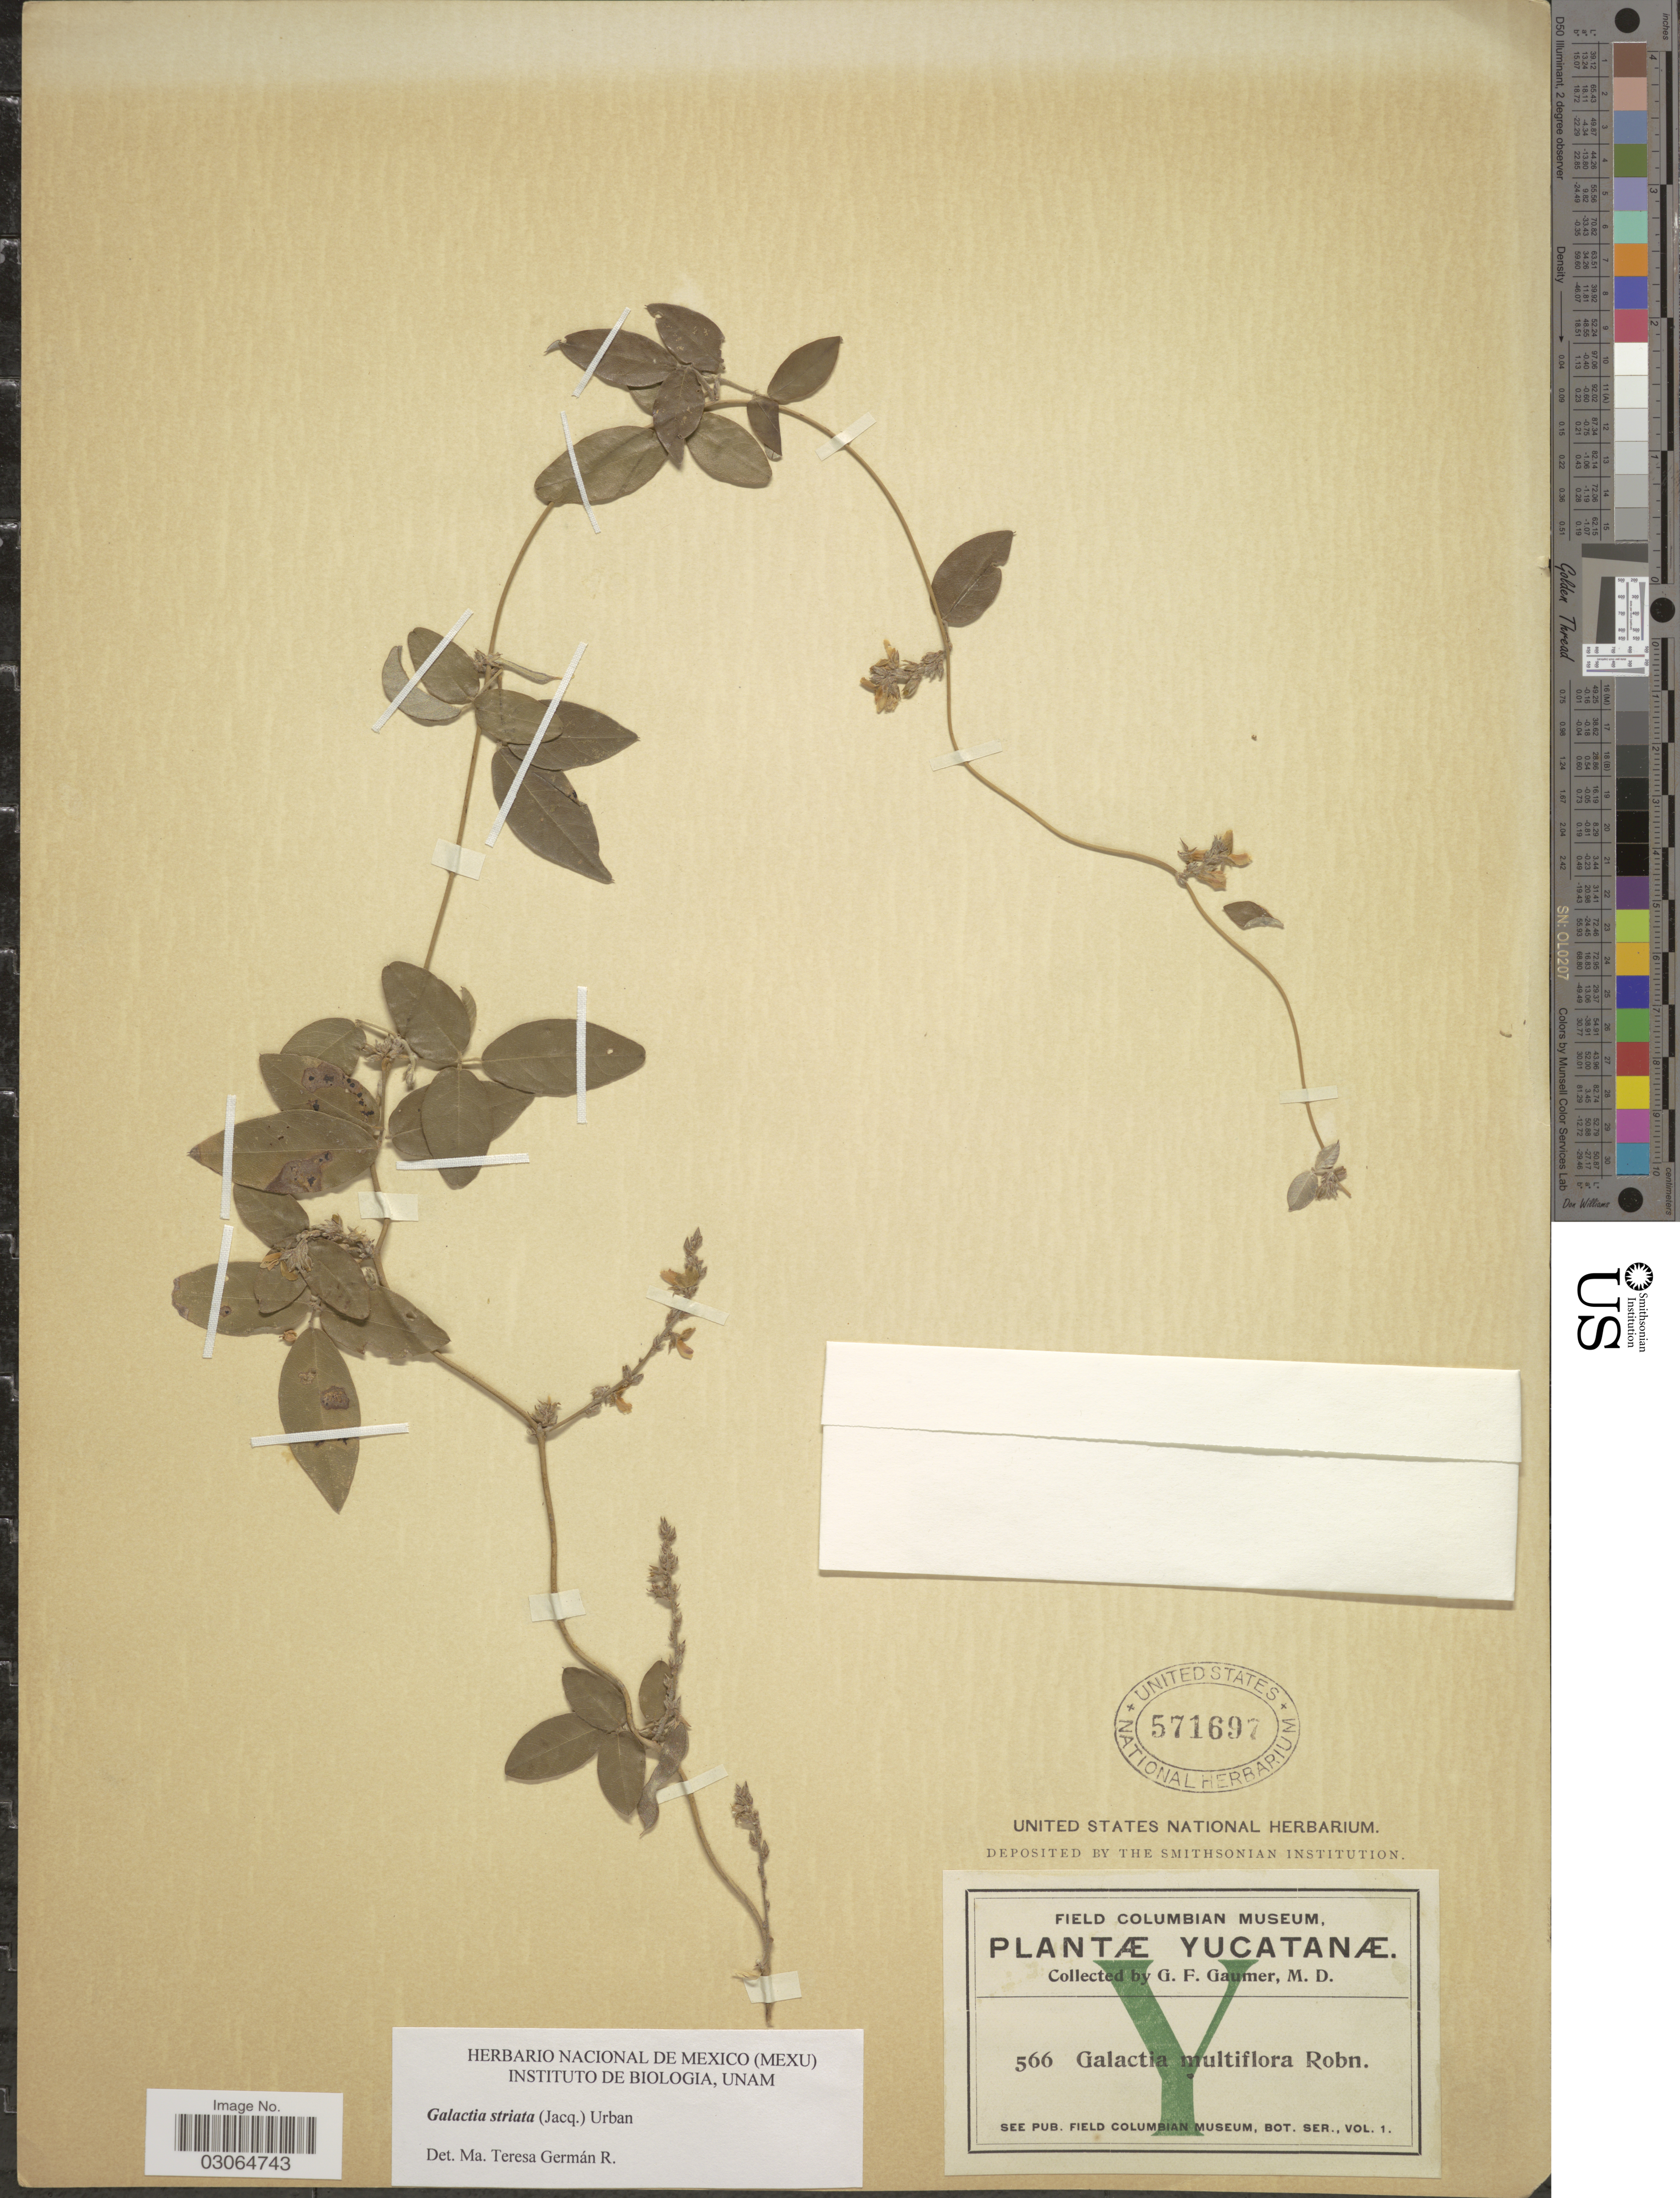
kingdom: Plantae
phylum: Tracheophyta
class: Magnoliopsida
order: Fabales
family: Fabaceae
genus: Galactia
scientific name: Galactia striata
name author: (Jacq.) Urb.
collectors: G. F. Gaumer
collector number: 566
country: Mexico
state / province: Yucatán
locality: Yucatanæ.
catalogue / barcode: US 571697